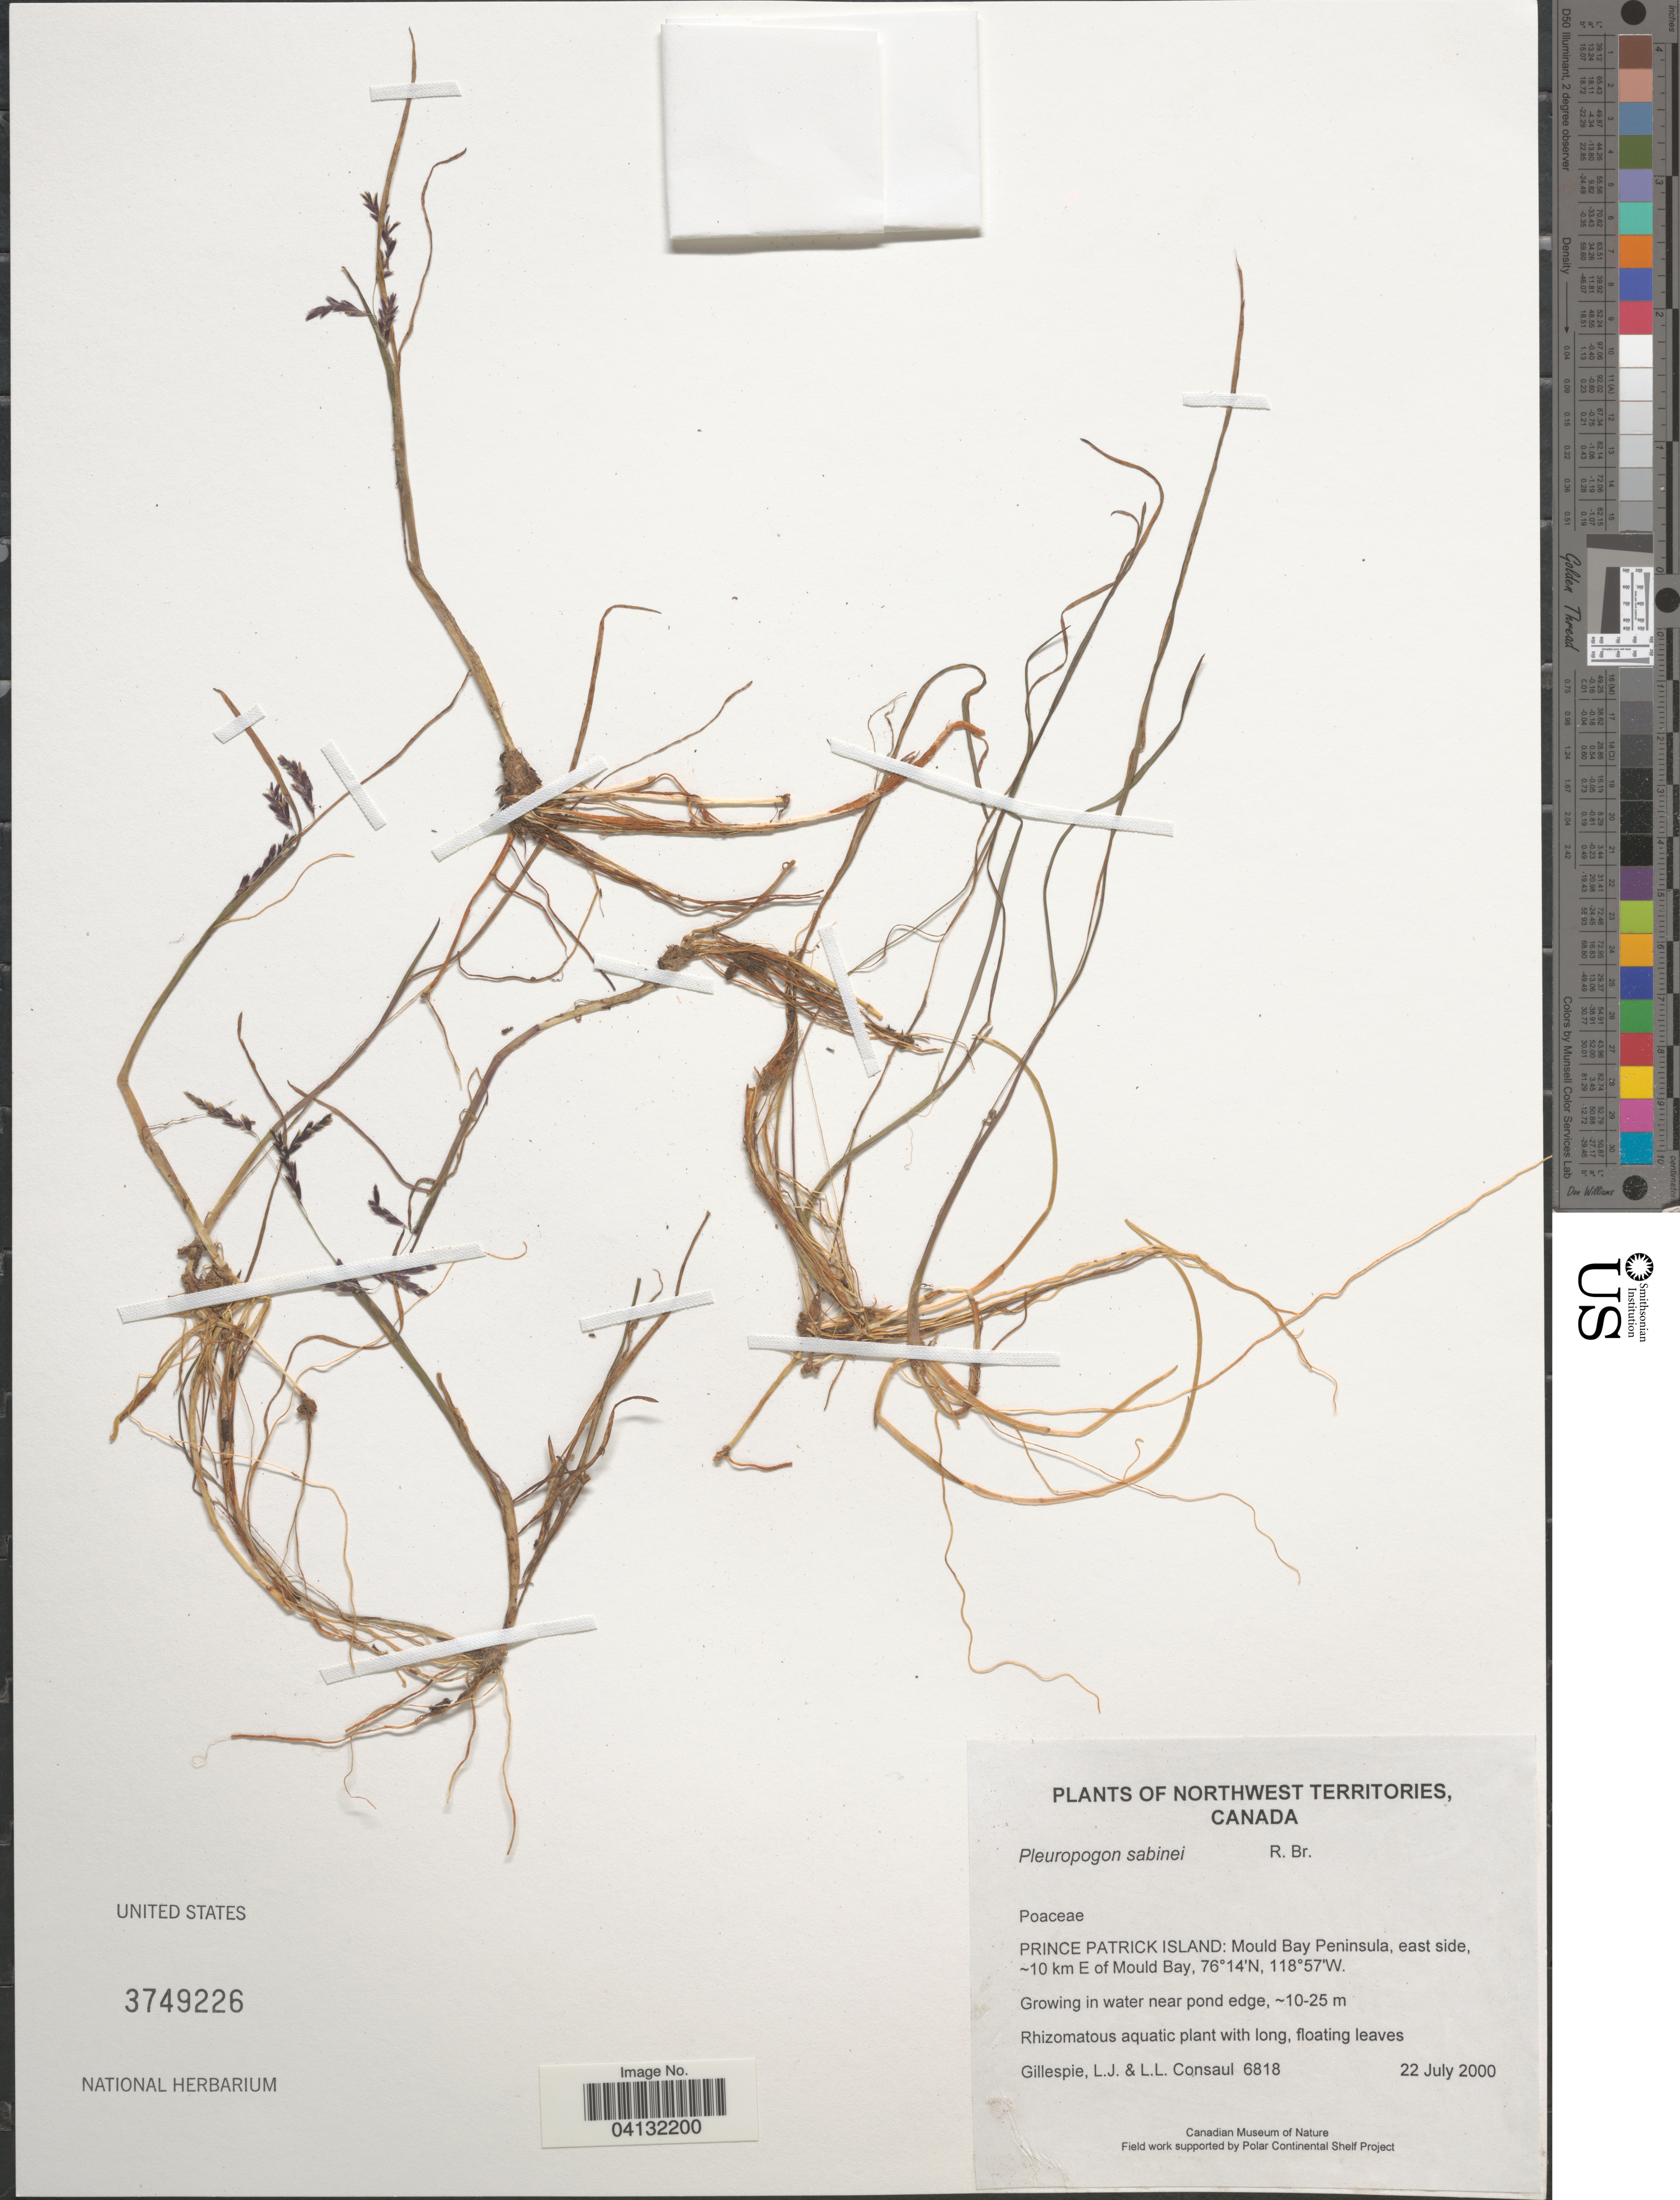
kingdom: Plantae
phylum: Tracheophyta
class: Liliopsida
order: Poales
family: Poaceae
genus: Pleuropogon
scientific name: Pleuropogon sabinei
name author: R. Br.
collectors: L. Gillespie & L. Consaul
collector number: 6818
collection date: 2000-07-22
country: Canada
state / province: Northwest Territories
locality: Prince Patrick Island: Mould Bay Peninsula, east side, :10 km E of Mould Bay.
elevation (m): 10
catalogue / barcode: US 3749226